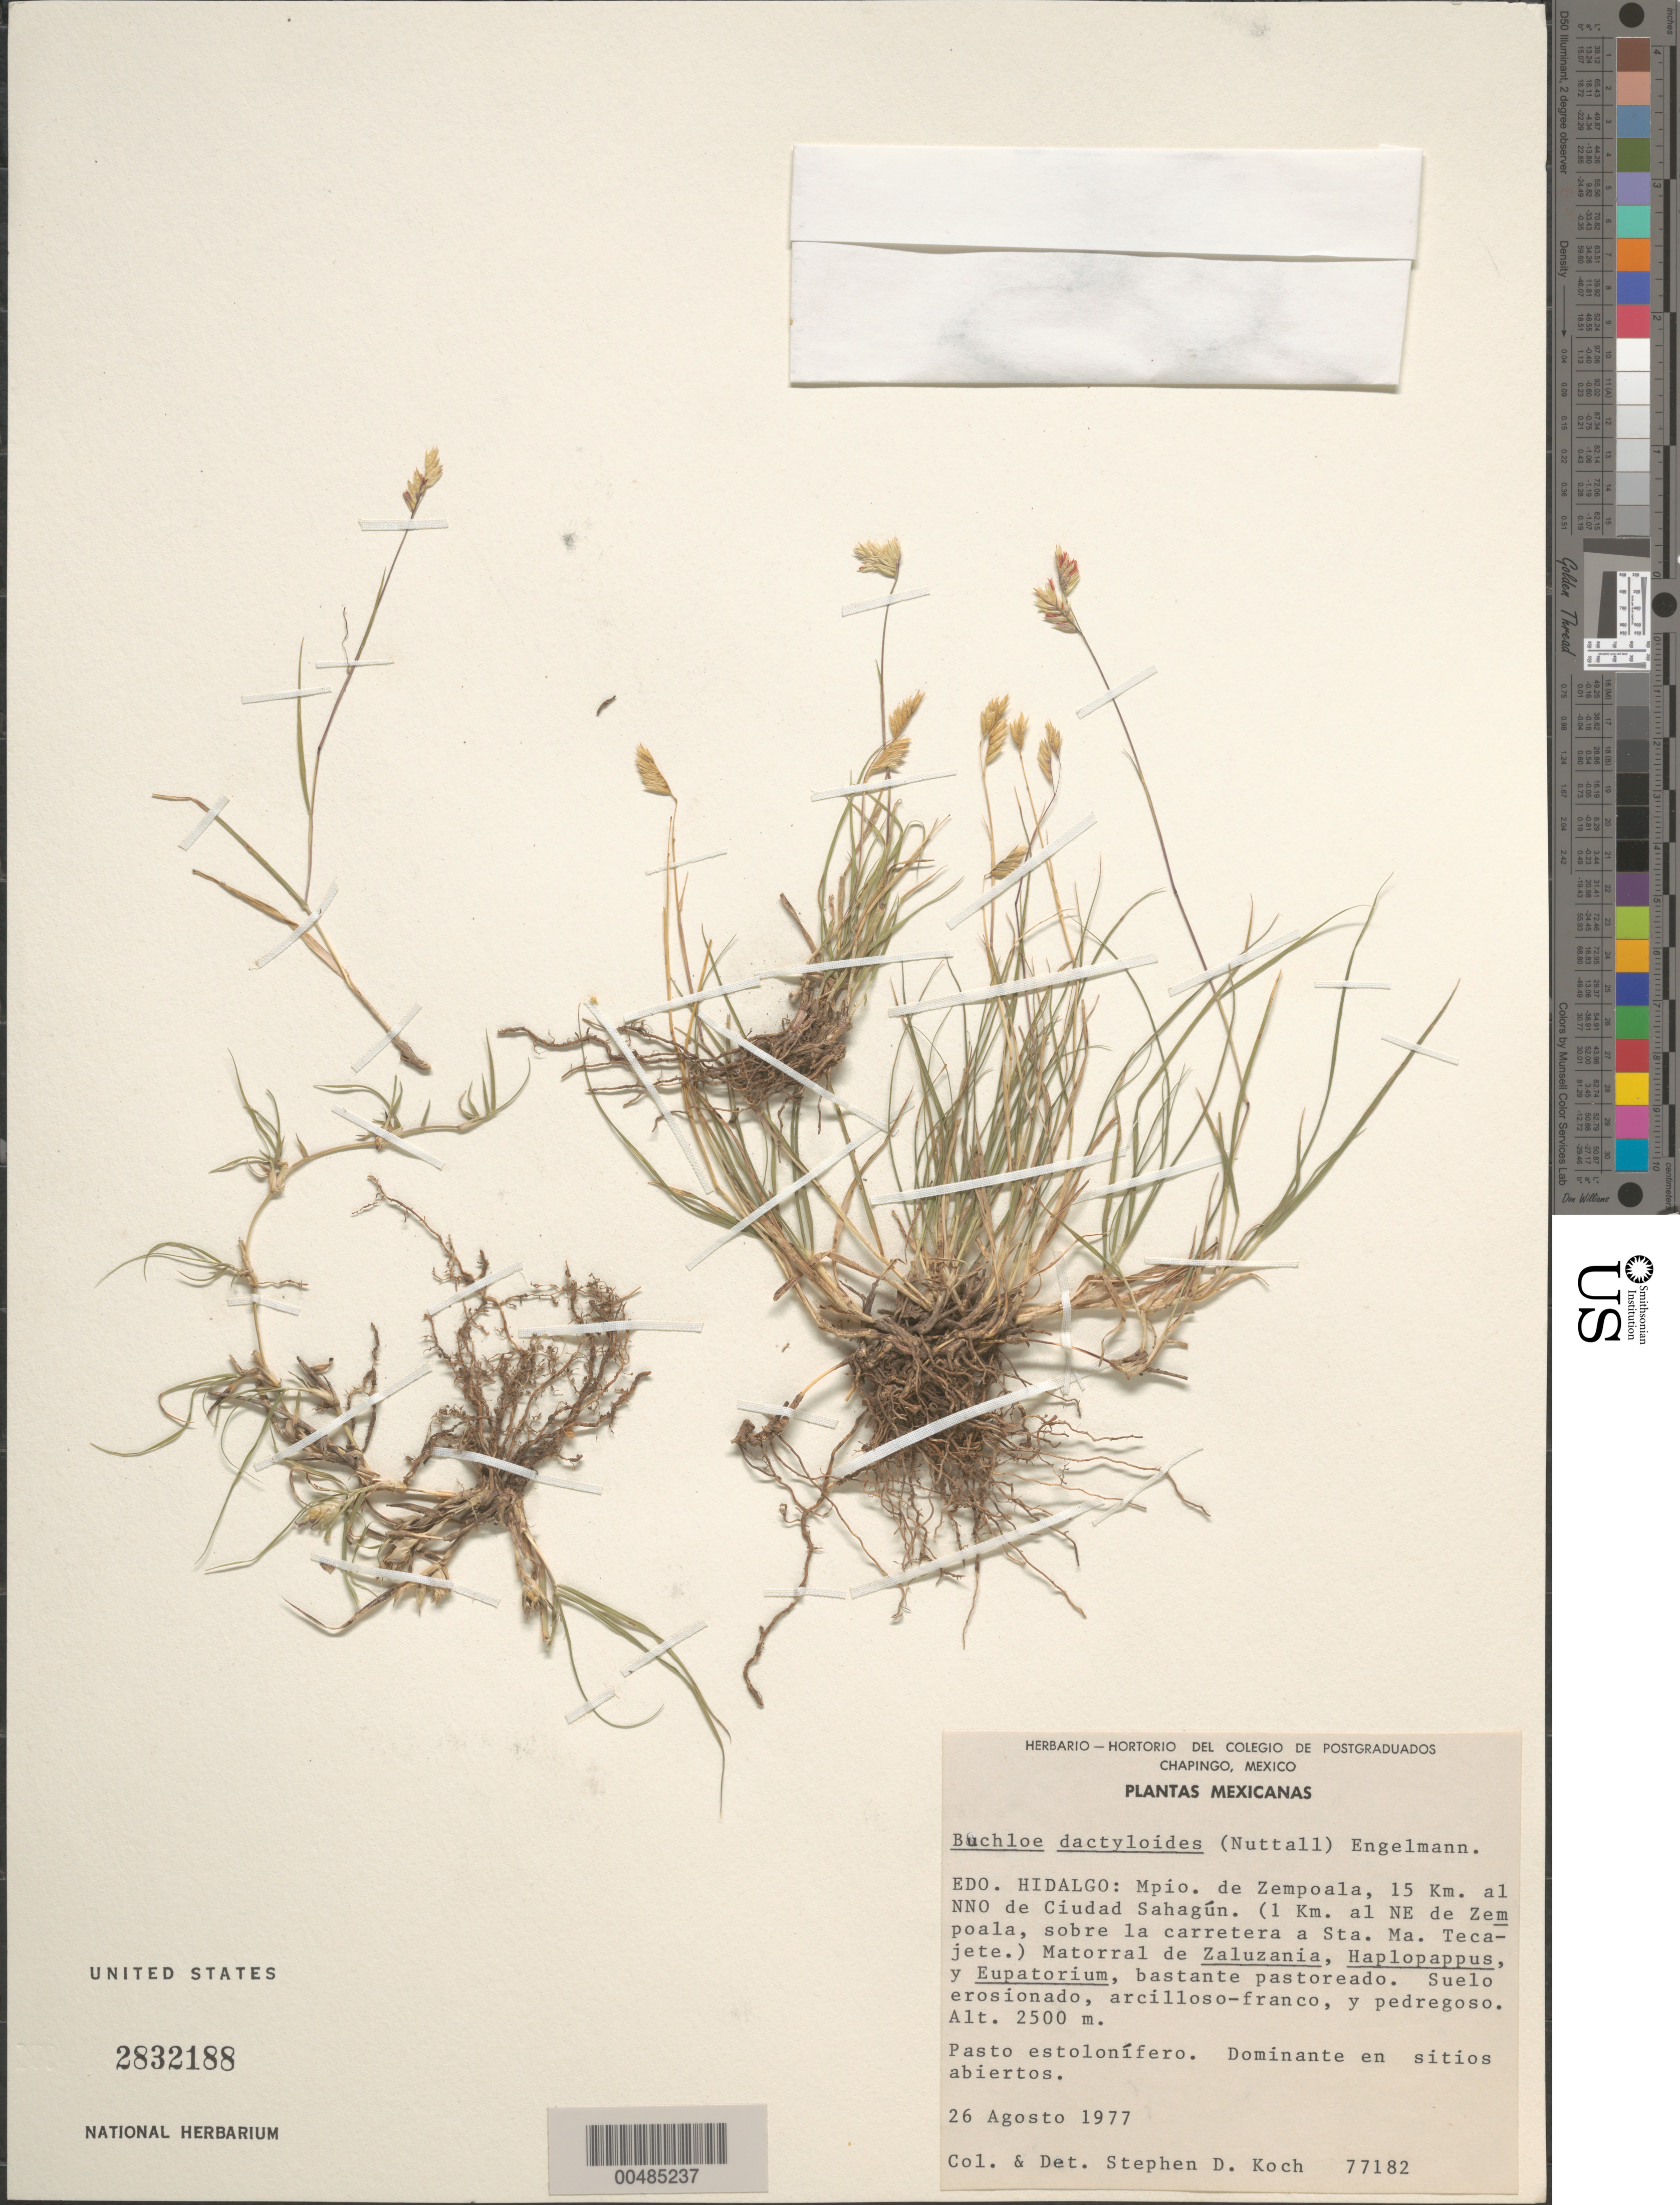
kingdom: Plantae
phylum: Tracheophyta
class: Liliopsida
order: Poales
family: Poaceae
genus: Buchloe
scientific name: Buchloe dactyloides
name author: (Nutt.) Engelm.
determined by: Koch, S. D.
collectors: S. D. Koch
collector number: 77182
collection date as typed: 26 Aug 1977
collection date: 1977-08-26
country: Mexico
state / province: Hidalgo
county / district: Zempoala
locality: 15 km al NNO de Ciudad Sahag£n (1 km al NE de Zempoala, sobre la carretera a Sta. Ma. Tecajete)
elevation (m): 2500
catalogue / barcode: US 2832188